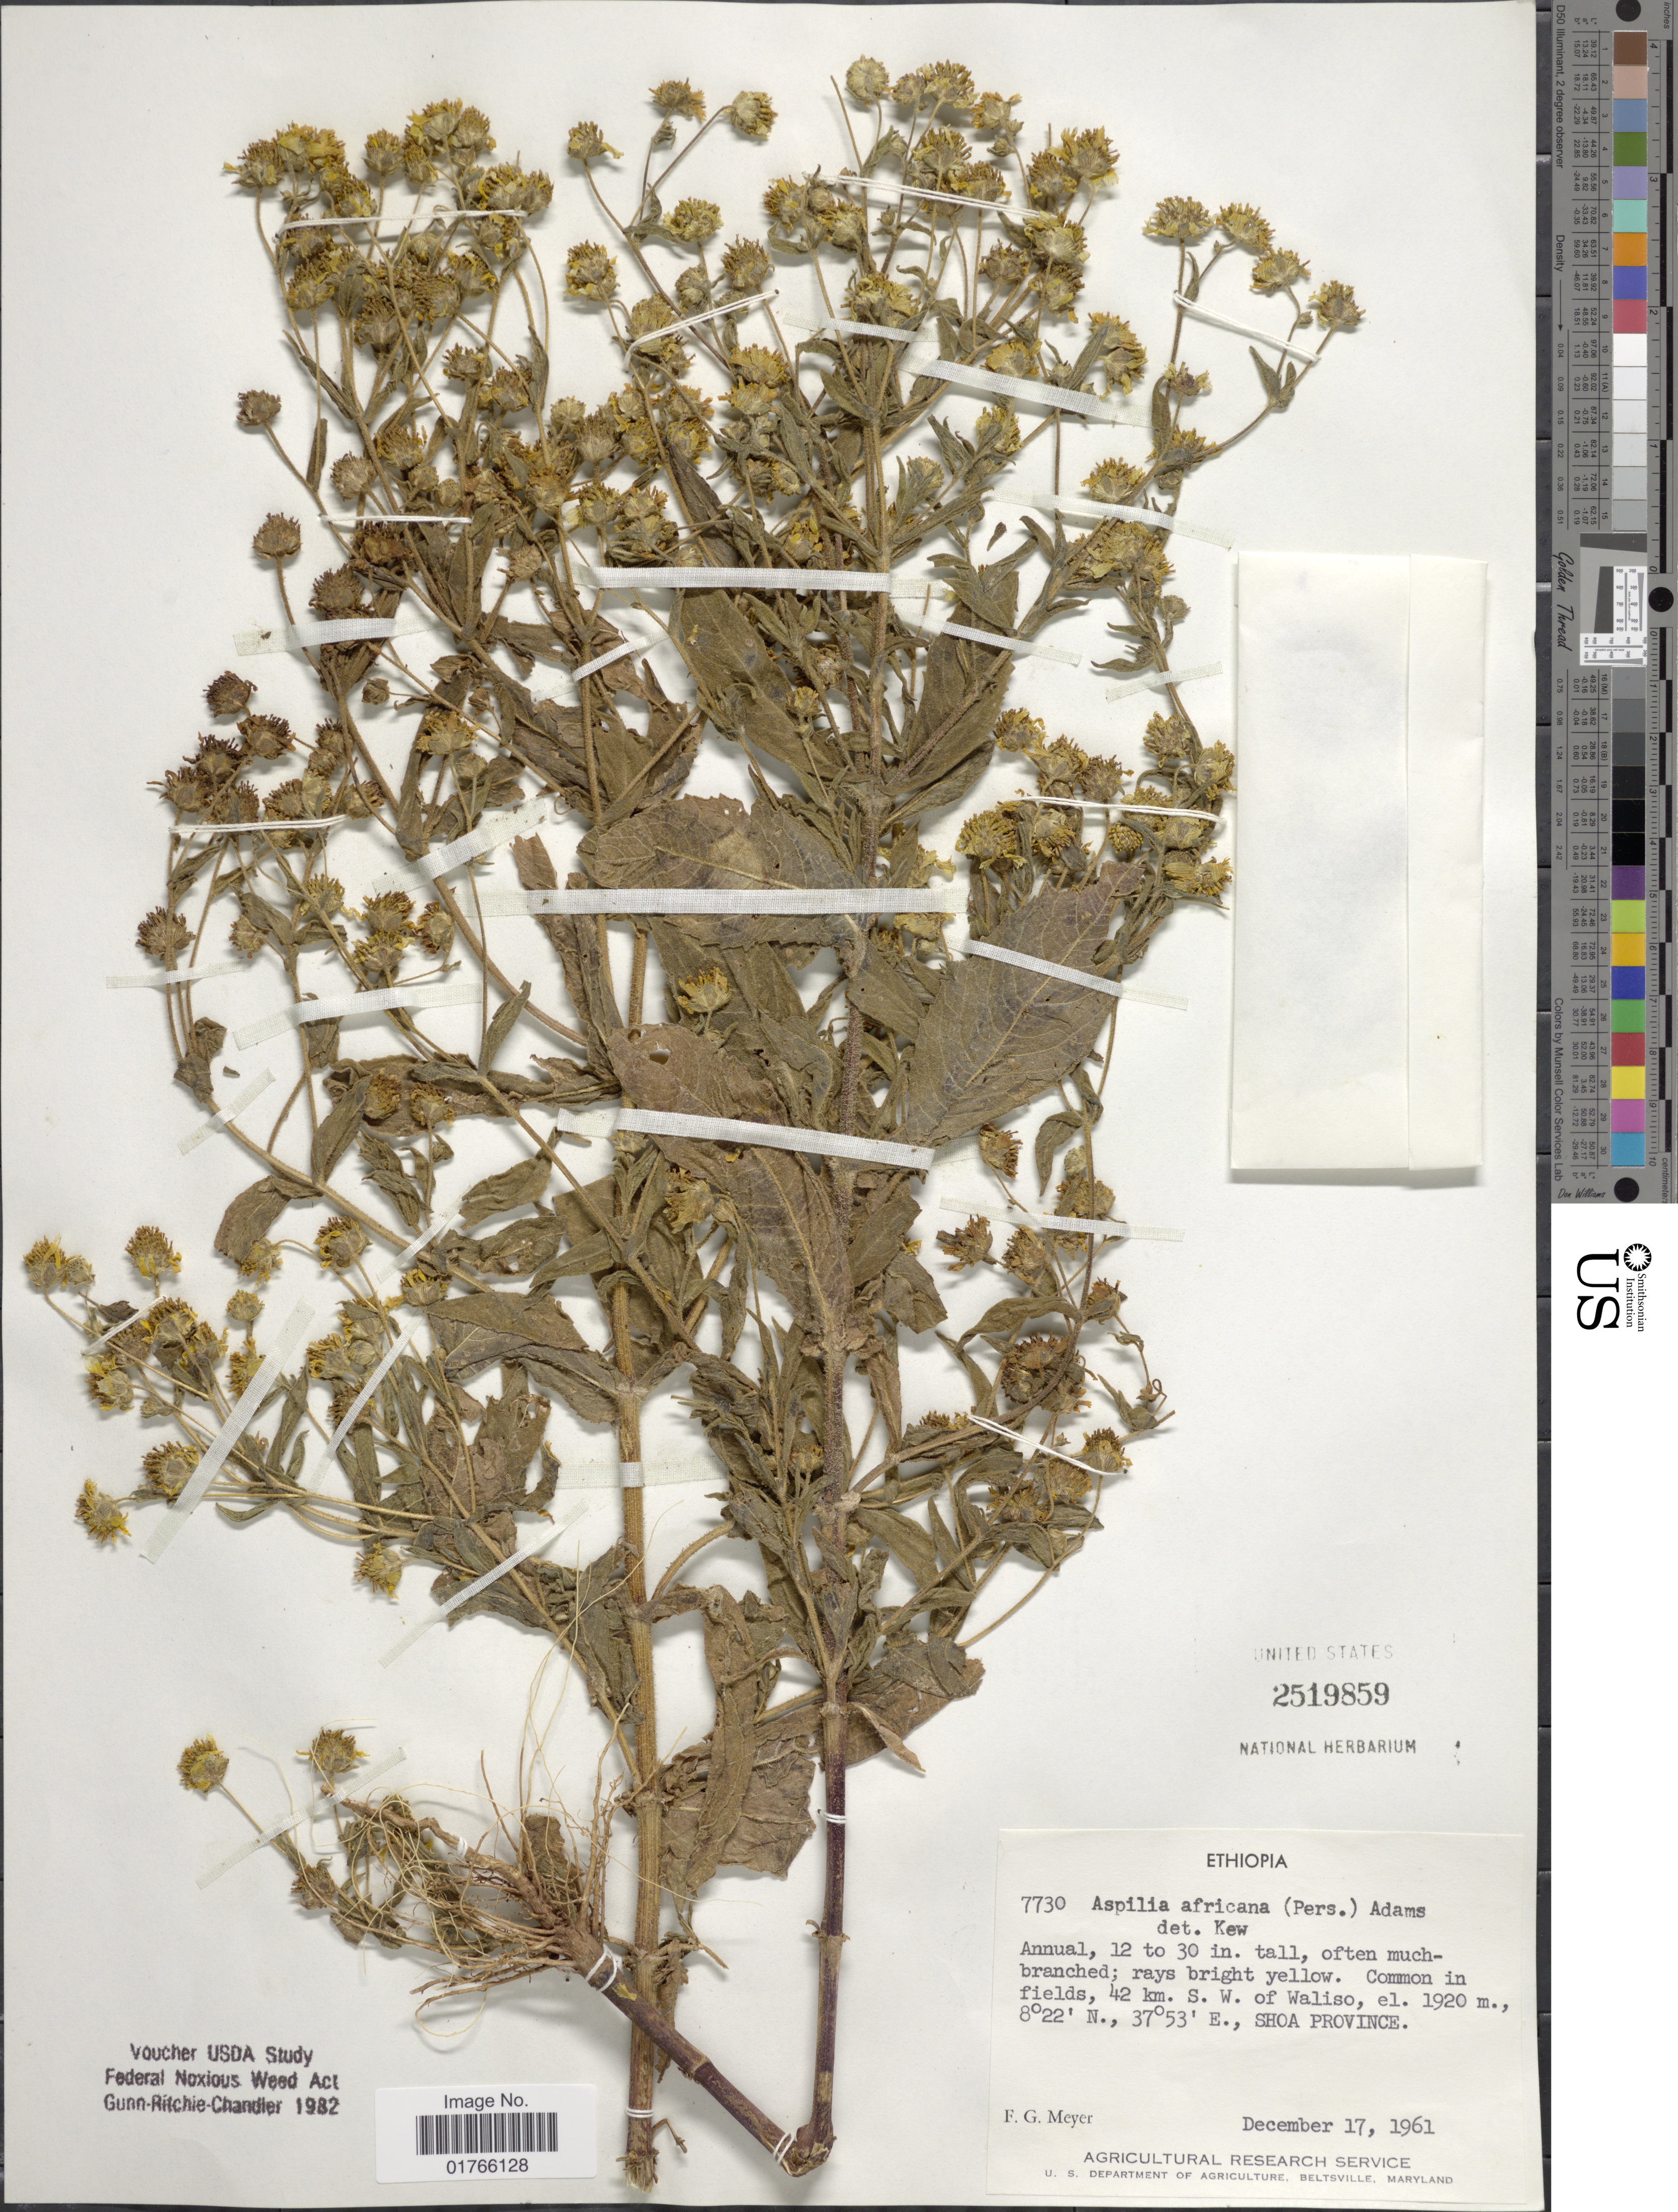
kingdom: Plantae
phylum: Tracheophyta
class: Magnoliopsida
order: Asterales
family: Asteraceae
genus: Aspilia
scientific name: Aspilia africana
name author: (Pers.) C.D. Adams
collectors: F. G. Meyer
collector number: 7730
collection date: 1961-12-17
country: Ethiopia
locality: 42 km S. W. of Waliso, Shoa Province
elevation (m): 1920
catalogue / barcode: US 2519859